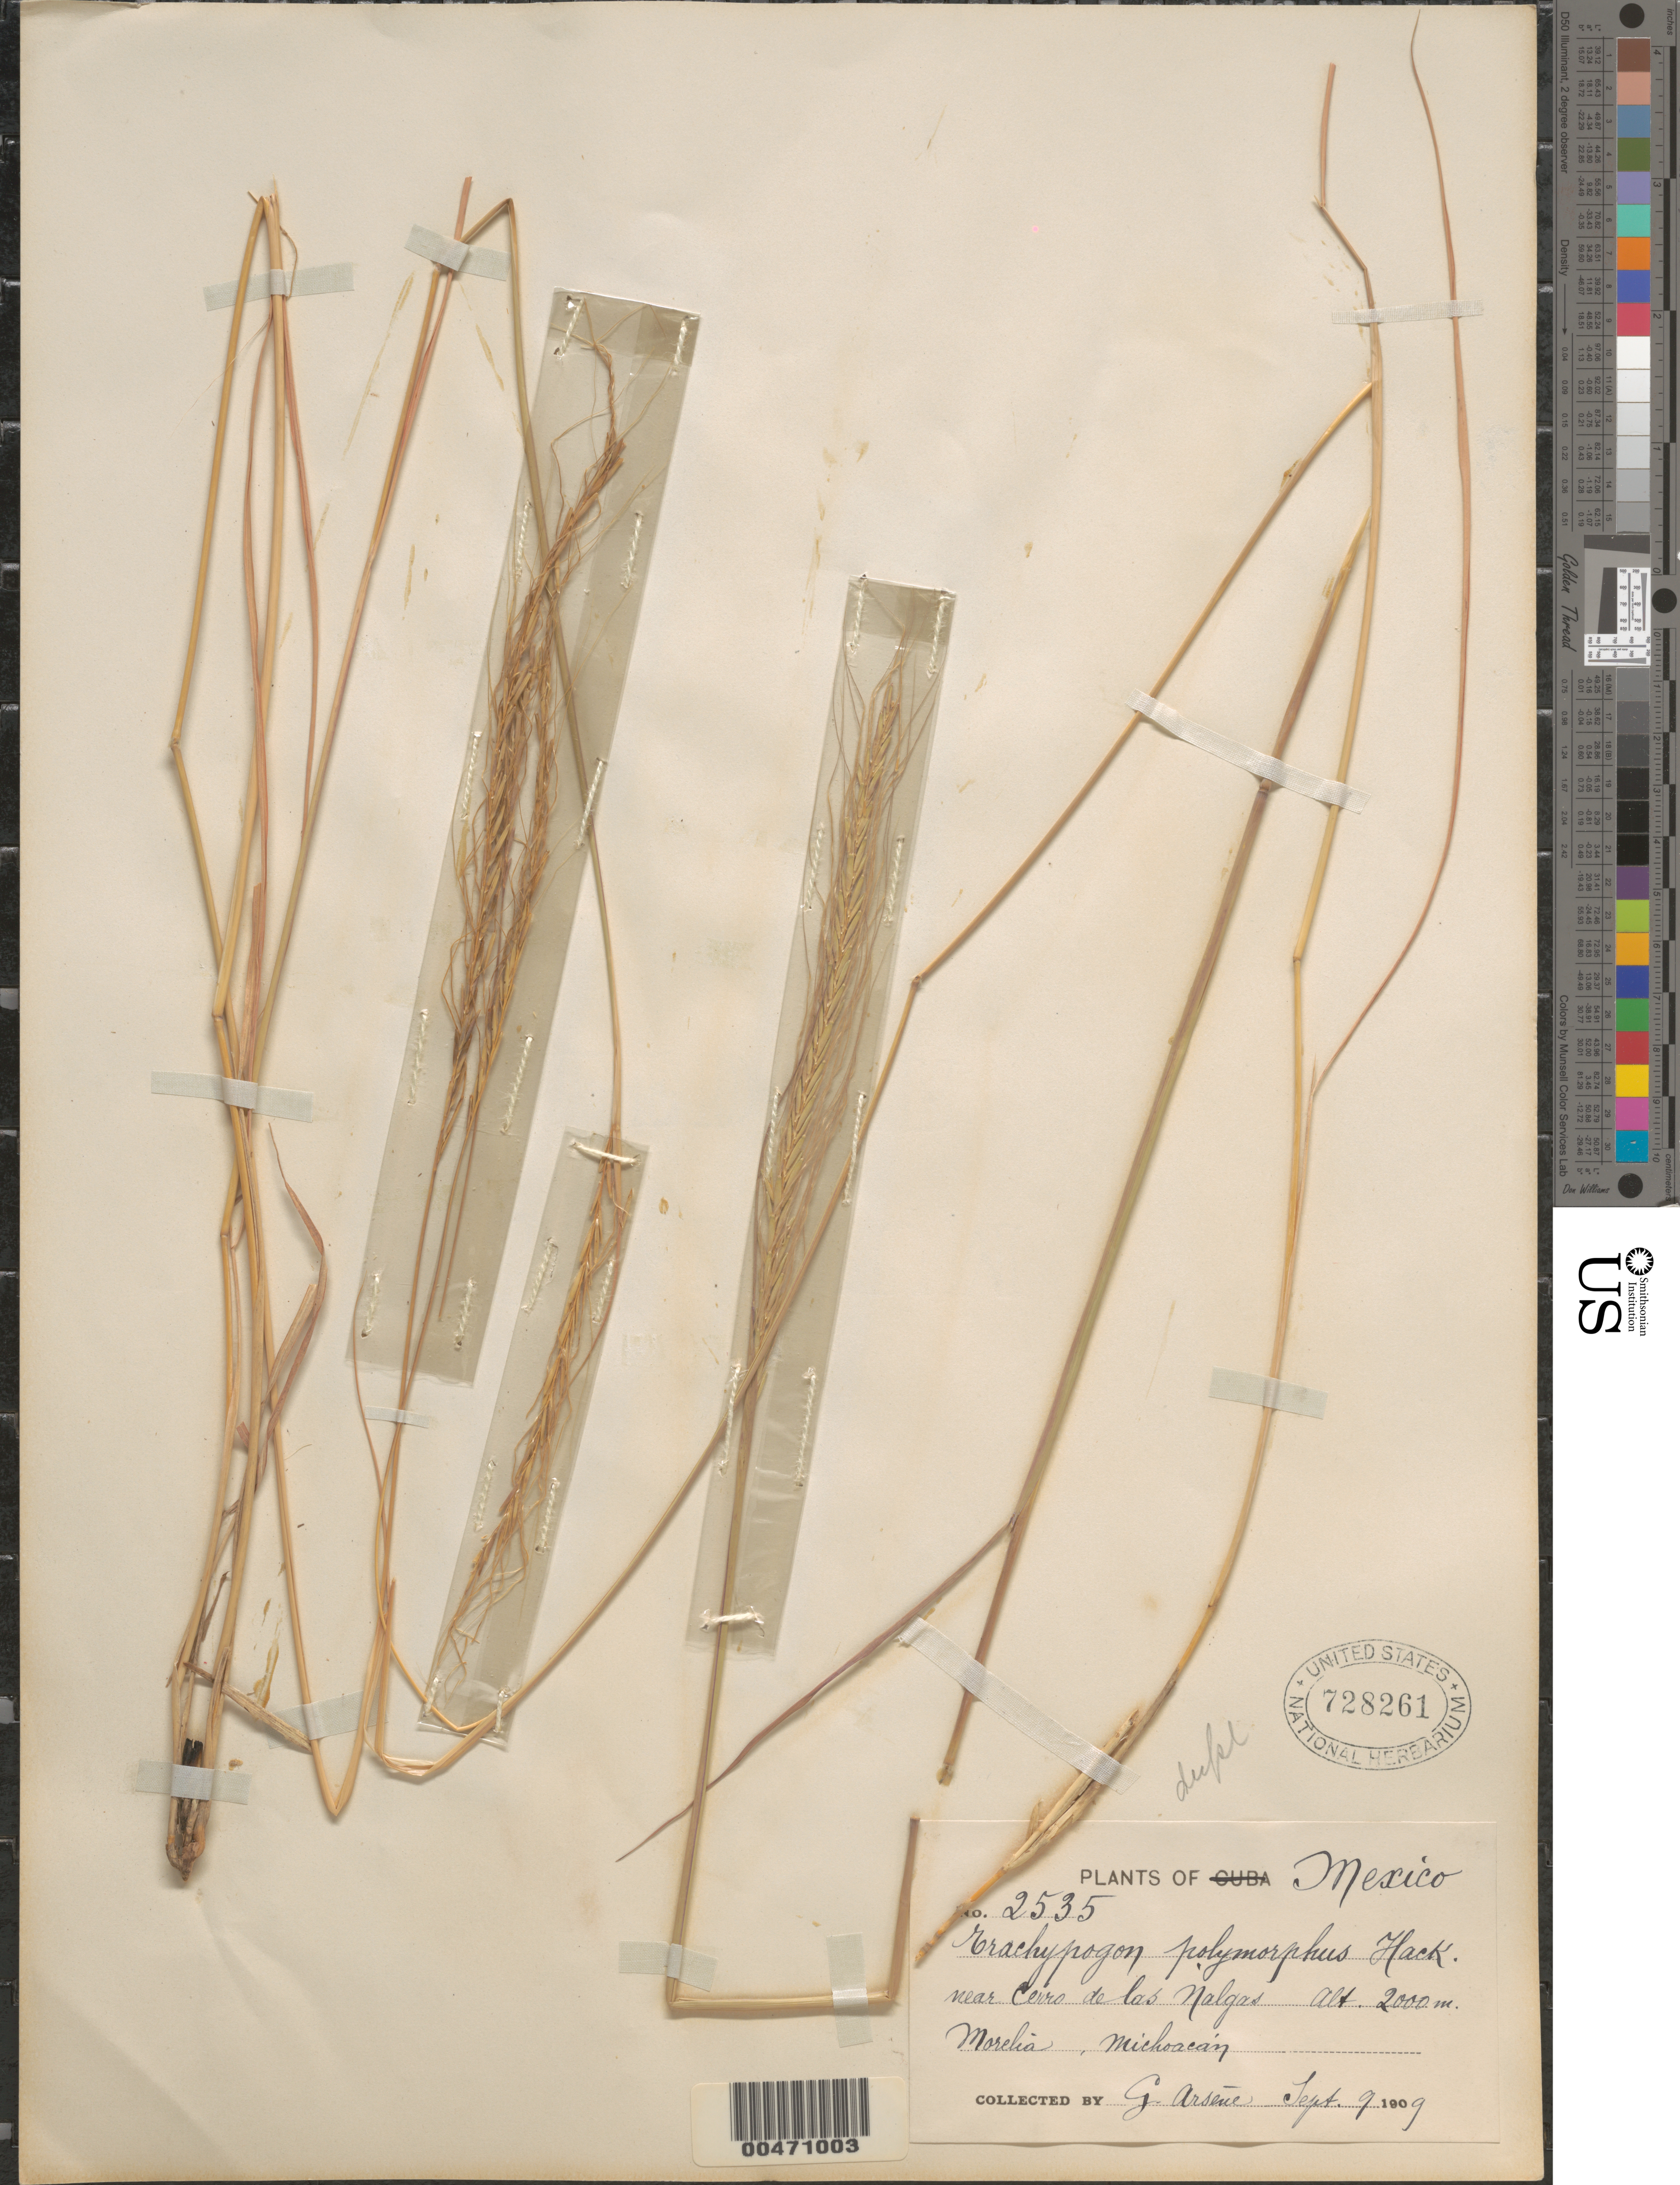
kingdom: Plantae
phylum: Tracheophyta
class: Liliopsida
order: Poales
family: Poaceae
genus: Trachypogon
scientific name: Trachypogon secundus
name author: (J. Presl) Scribn.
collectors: Bro. G. Arsène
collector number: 2535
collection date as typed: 9 Sep 1909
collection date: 1909-09-09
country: Mexico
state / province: Michoacán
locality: Morelia, Cerro de las Nalgas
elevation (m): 2000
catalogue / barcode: US 728261